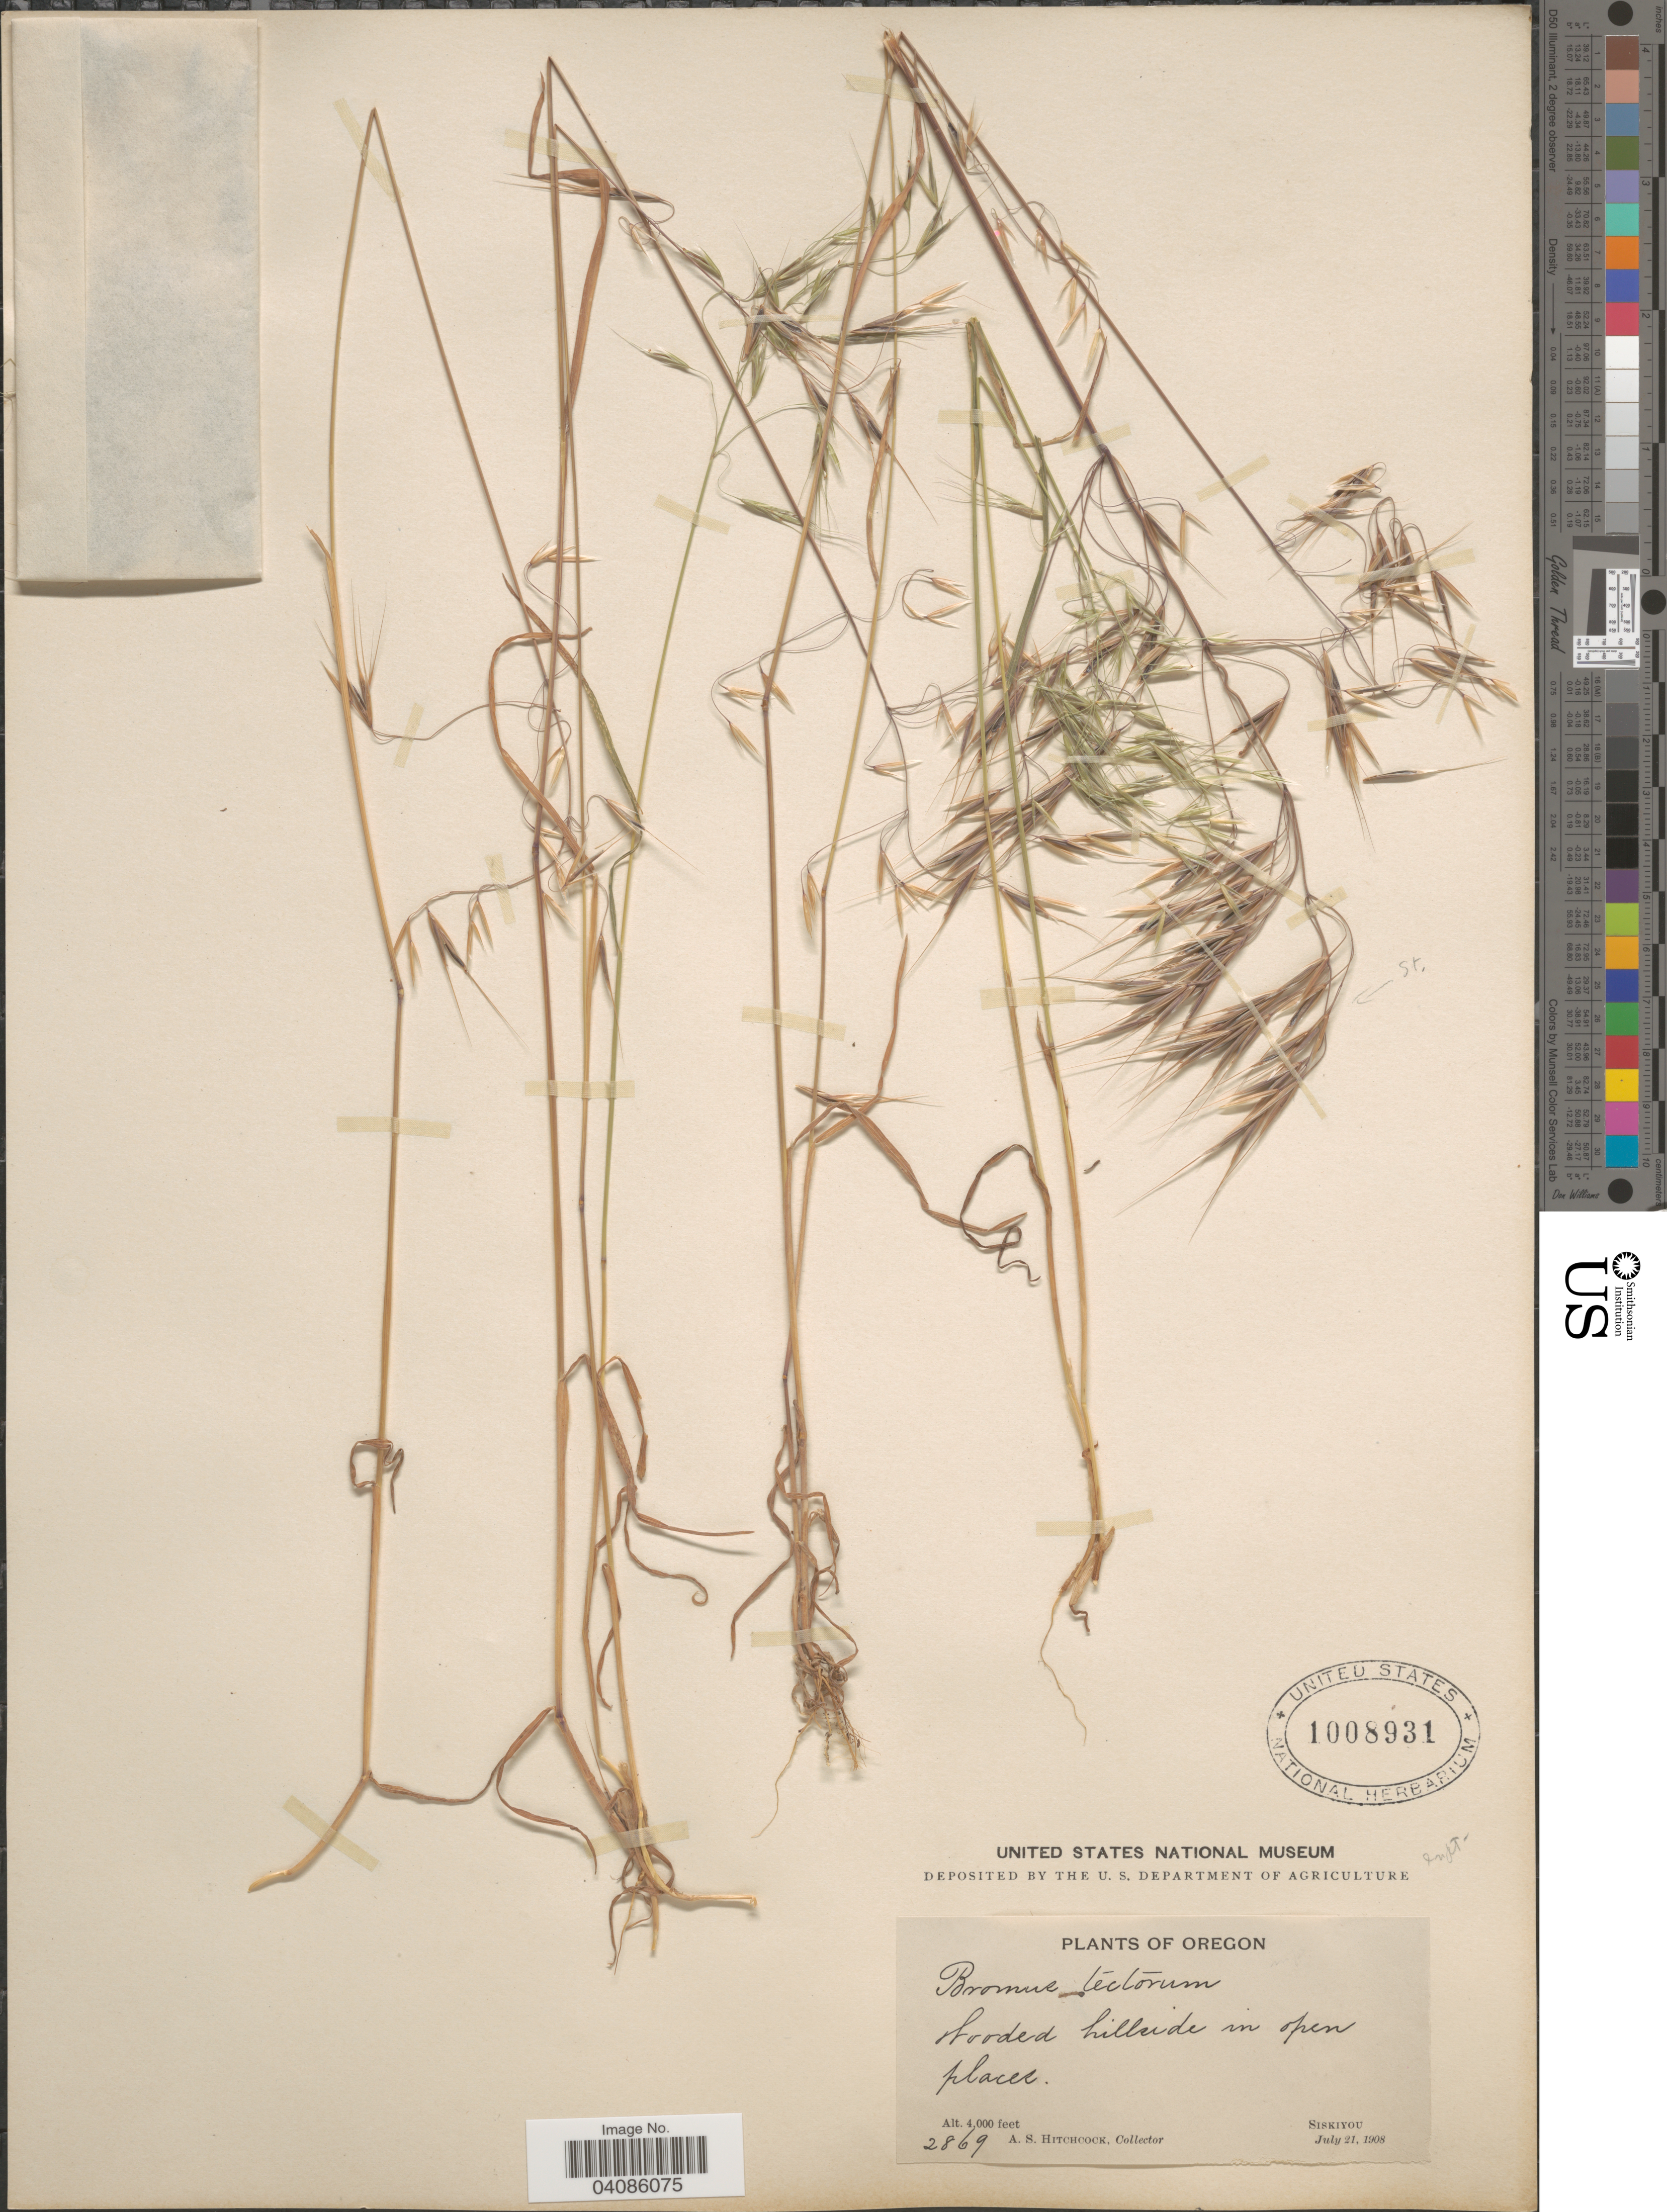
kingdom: Plantae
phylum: Tracheophyta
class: Liliopsida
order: Poales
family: Poaceae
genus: Bromus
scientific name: Bromus tectorum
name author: L.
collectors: A. S. Hitchcock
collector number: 2869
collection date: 1908-07-21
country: United States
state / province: Oregon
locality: Wooded hillside in open places. Siskiyou.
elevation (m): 1219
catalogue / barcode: US 1008931